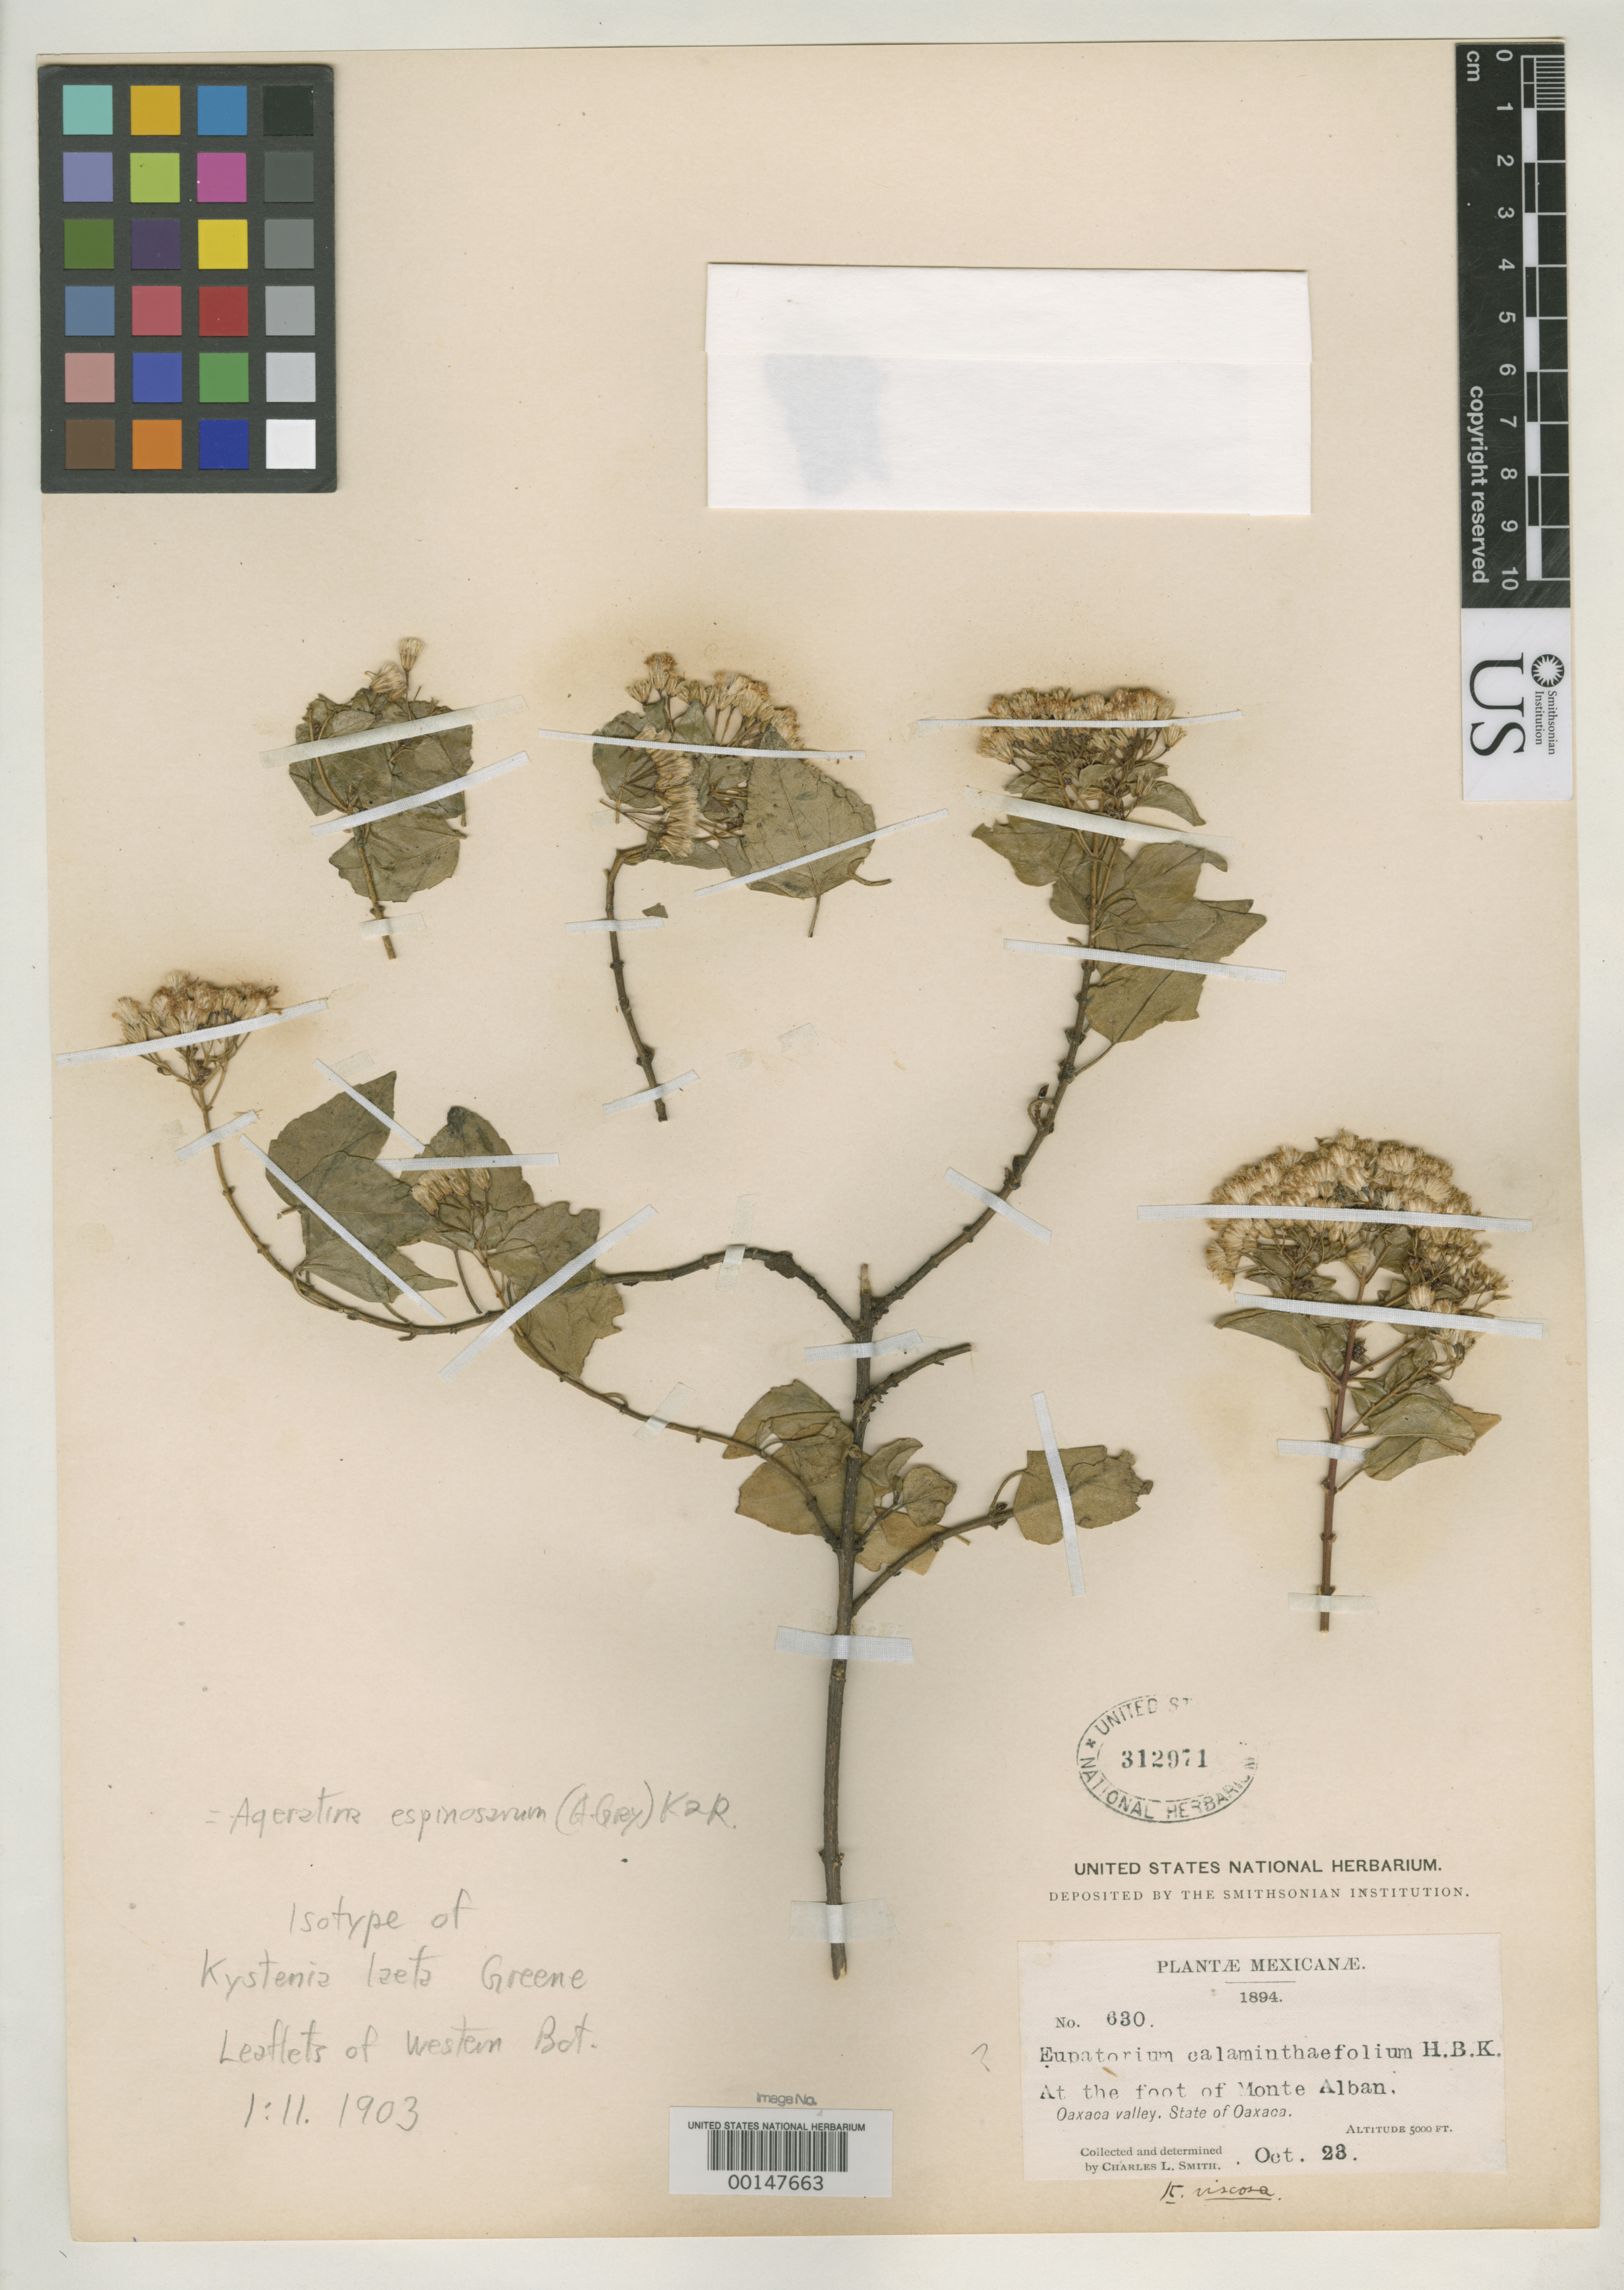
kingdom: Plantae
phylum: Tracheophyta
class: Magnoliopsida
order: Asterales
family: Asteraceae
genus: Kyrstenia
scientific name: Kyrstenia laeta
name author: Greene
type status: Isotype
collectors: C. L. Smith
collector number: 630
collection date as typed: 23 Oct 1894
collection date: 1894-10-23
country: Mexico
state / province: Oaxaca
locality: Oaxaca Valley, foot of Monte Alban.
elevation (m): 1524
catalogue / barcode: US 312971